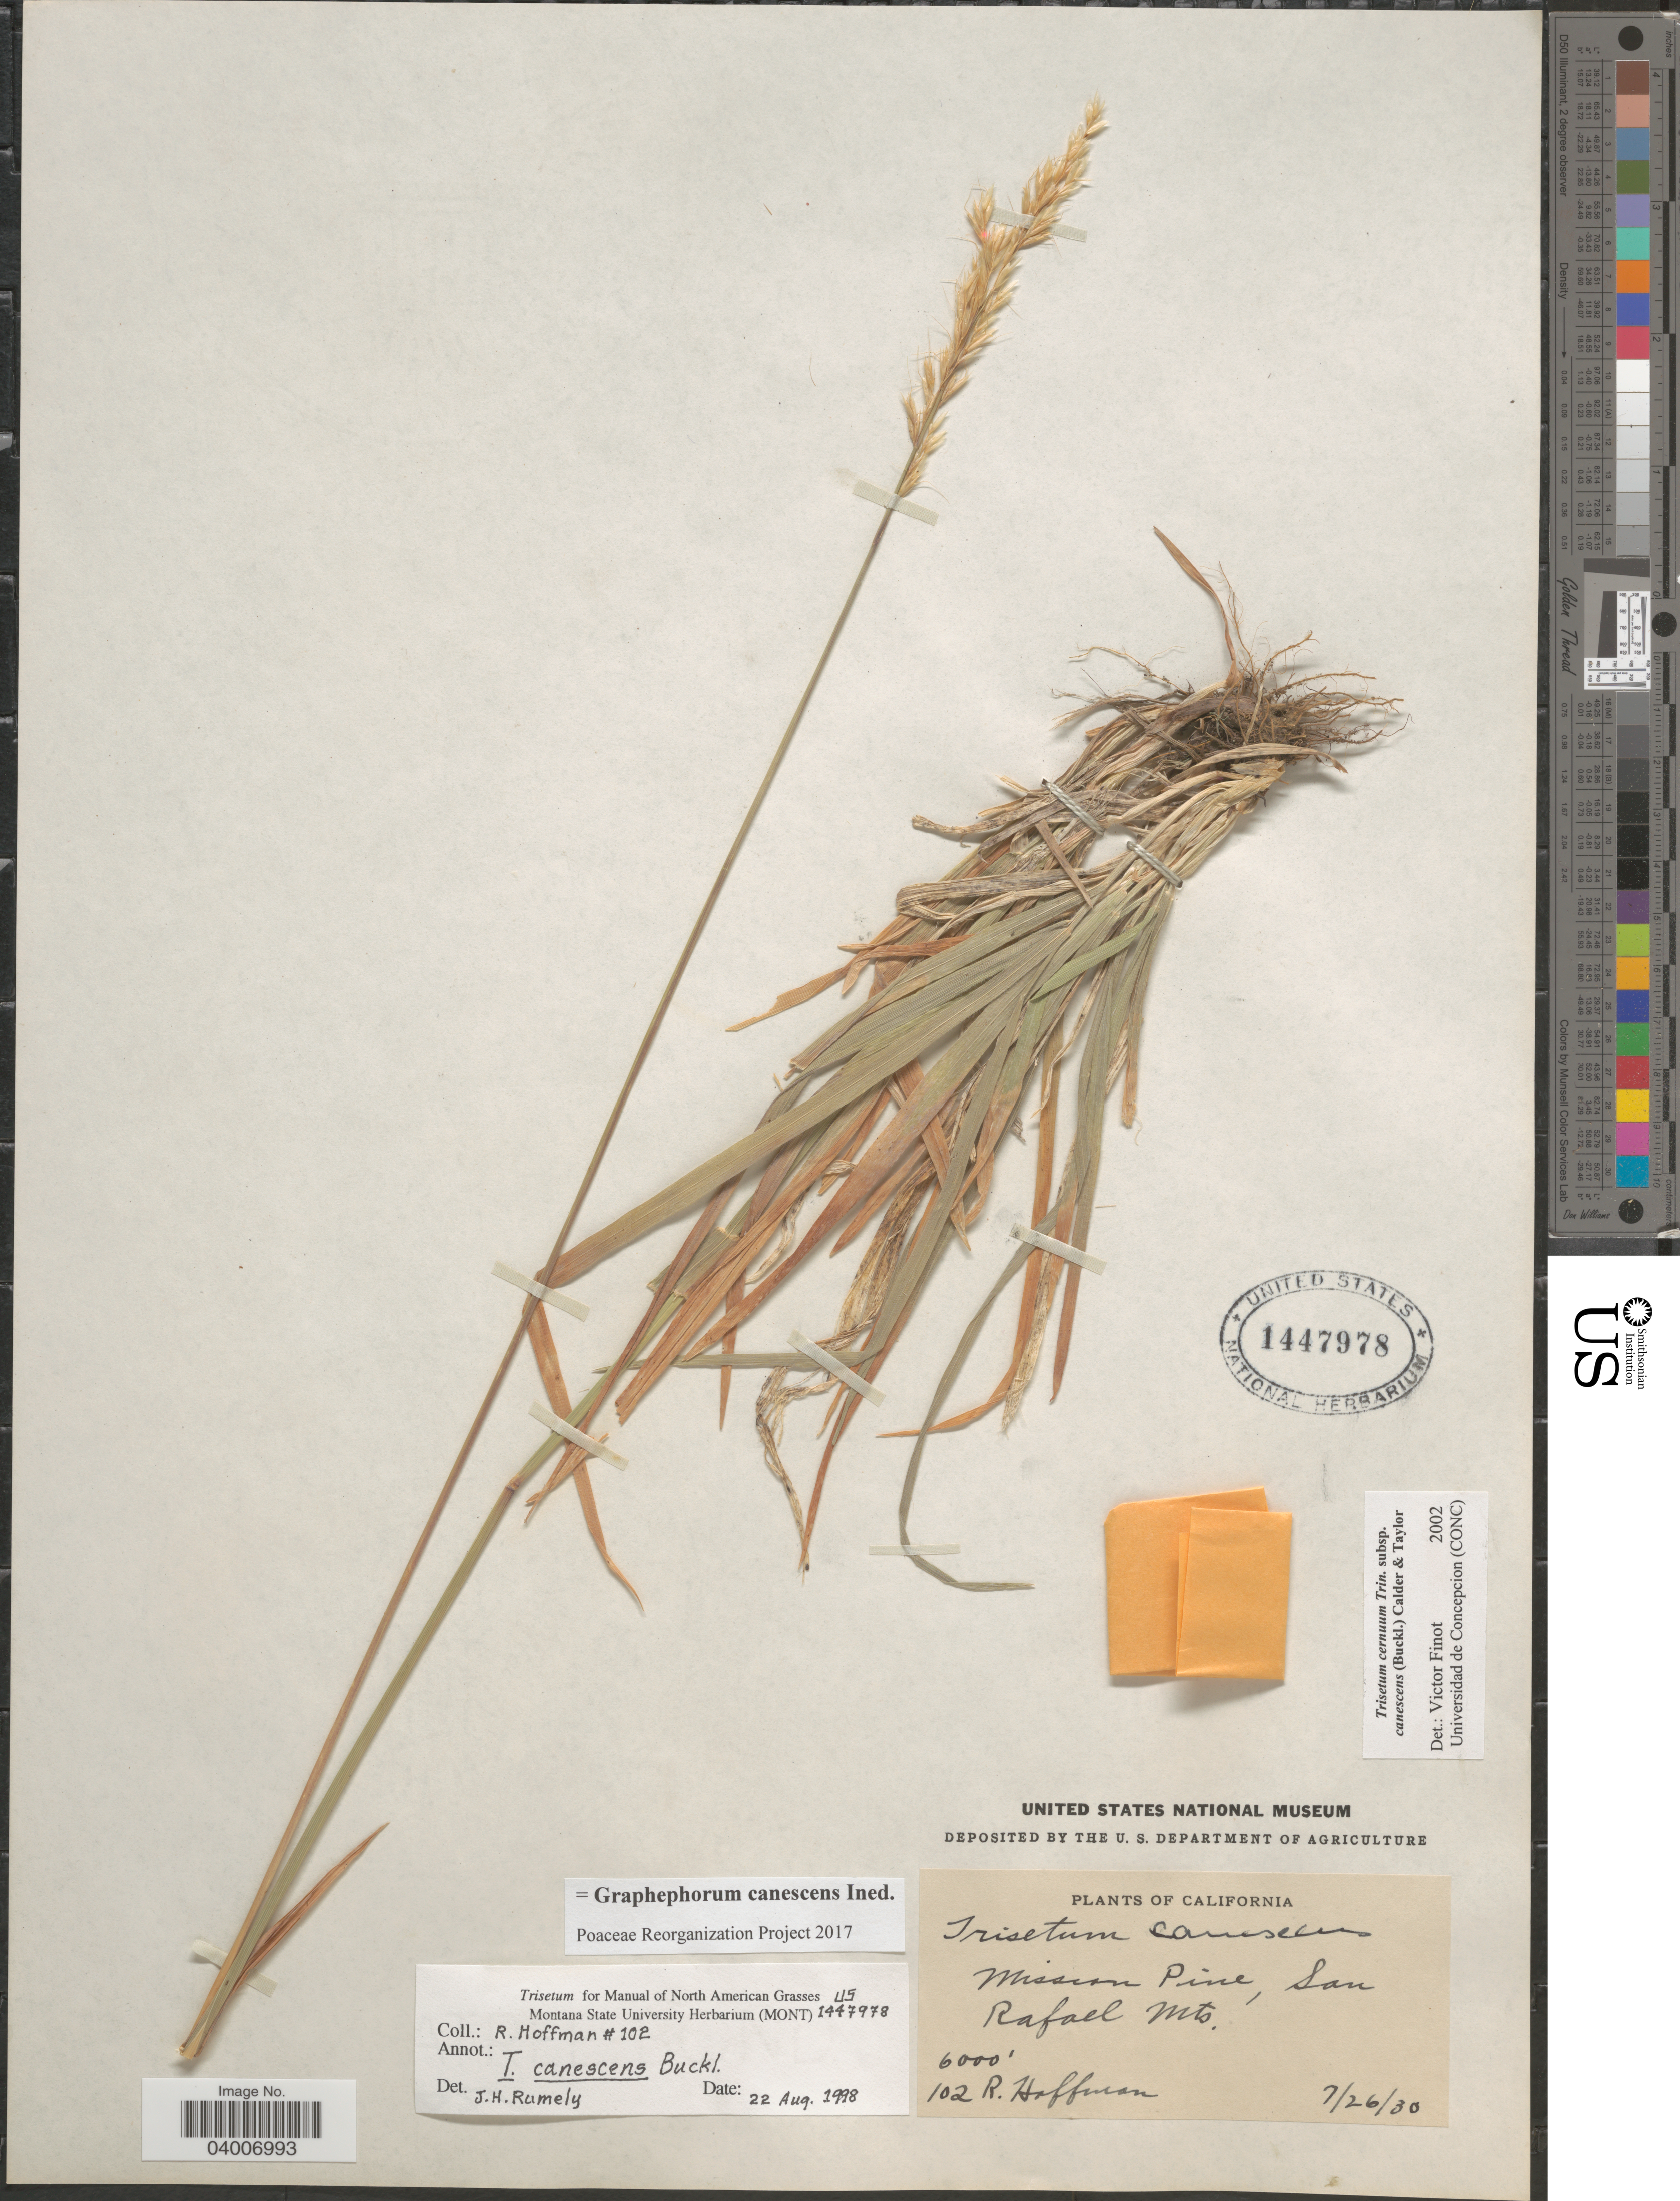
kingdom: Plantae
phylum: Tracheophyta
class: Liliopsida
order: Poales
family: Poaceae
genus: Graphephorum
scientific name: Graphephorum canescens ined.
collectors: R. Hoffman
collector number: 102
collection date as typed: Transcribed d/m/y: 26/7/30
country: United States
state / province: California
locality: Mission Pine, San Rafael Mts.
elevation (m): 1829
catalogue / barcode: US 1447978